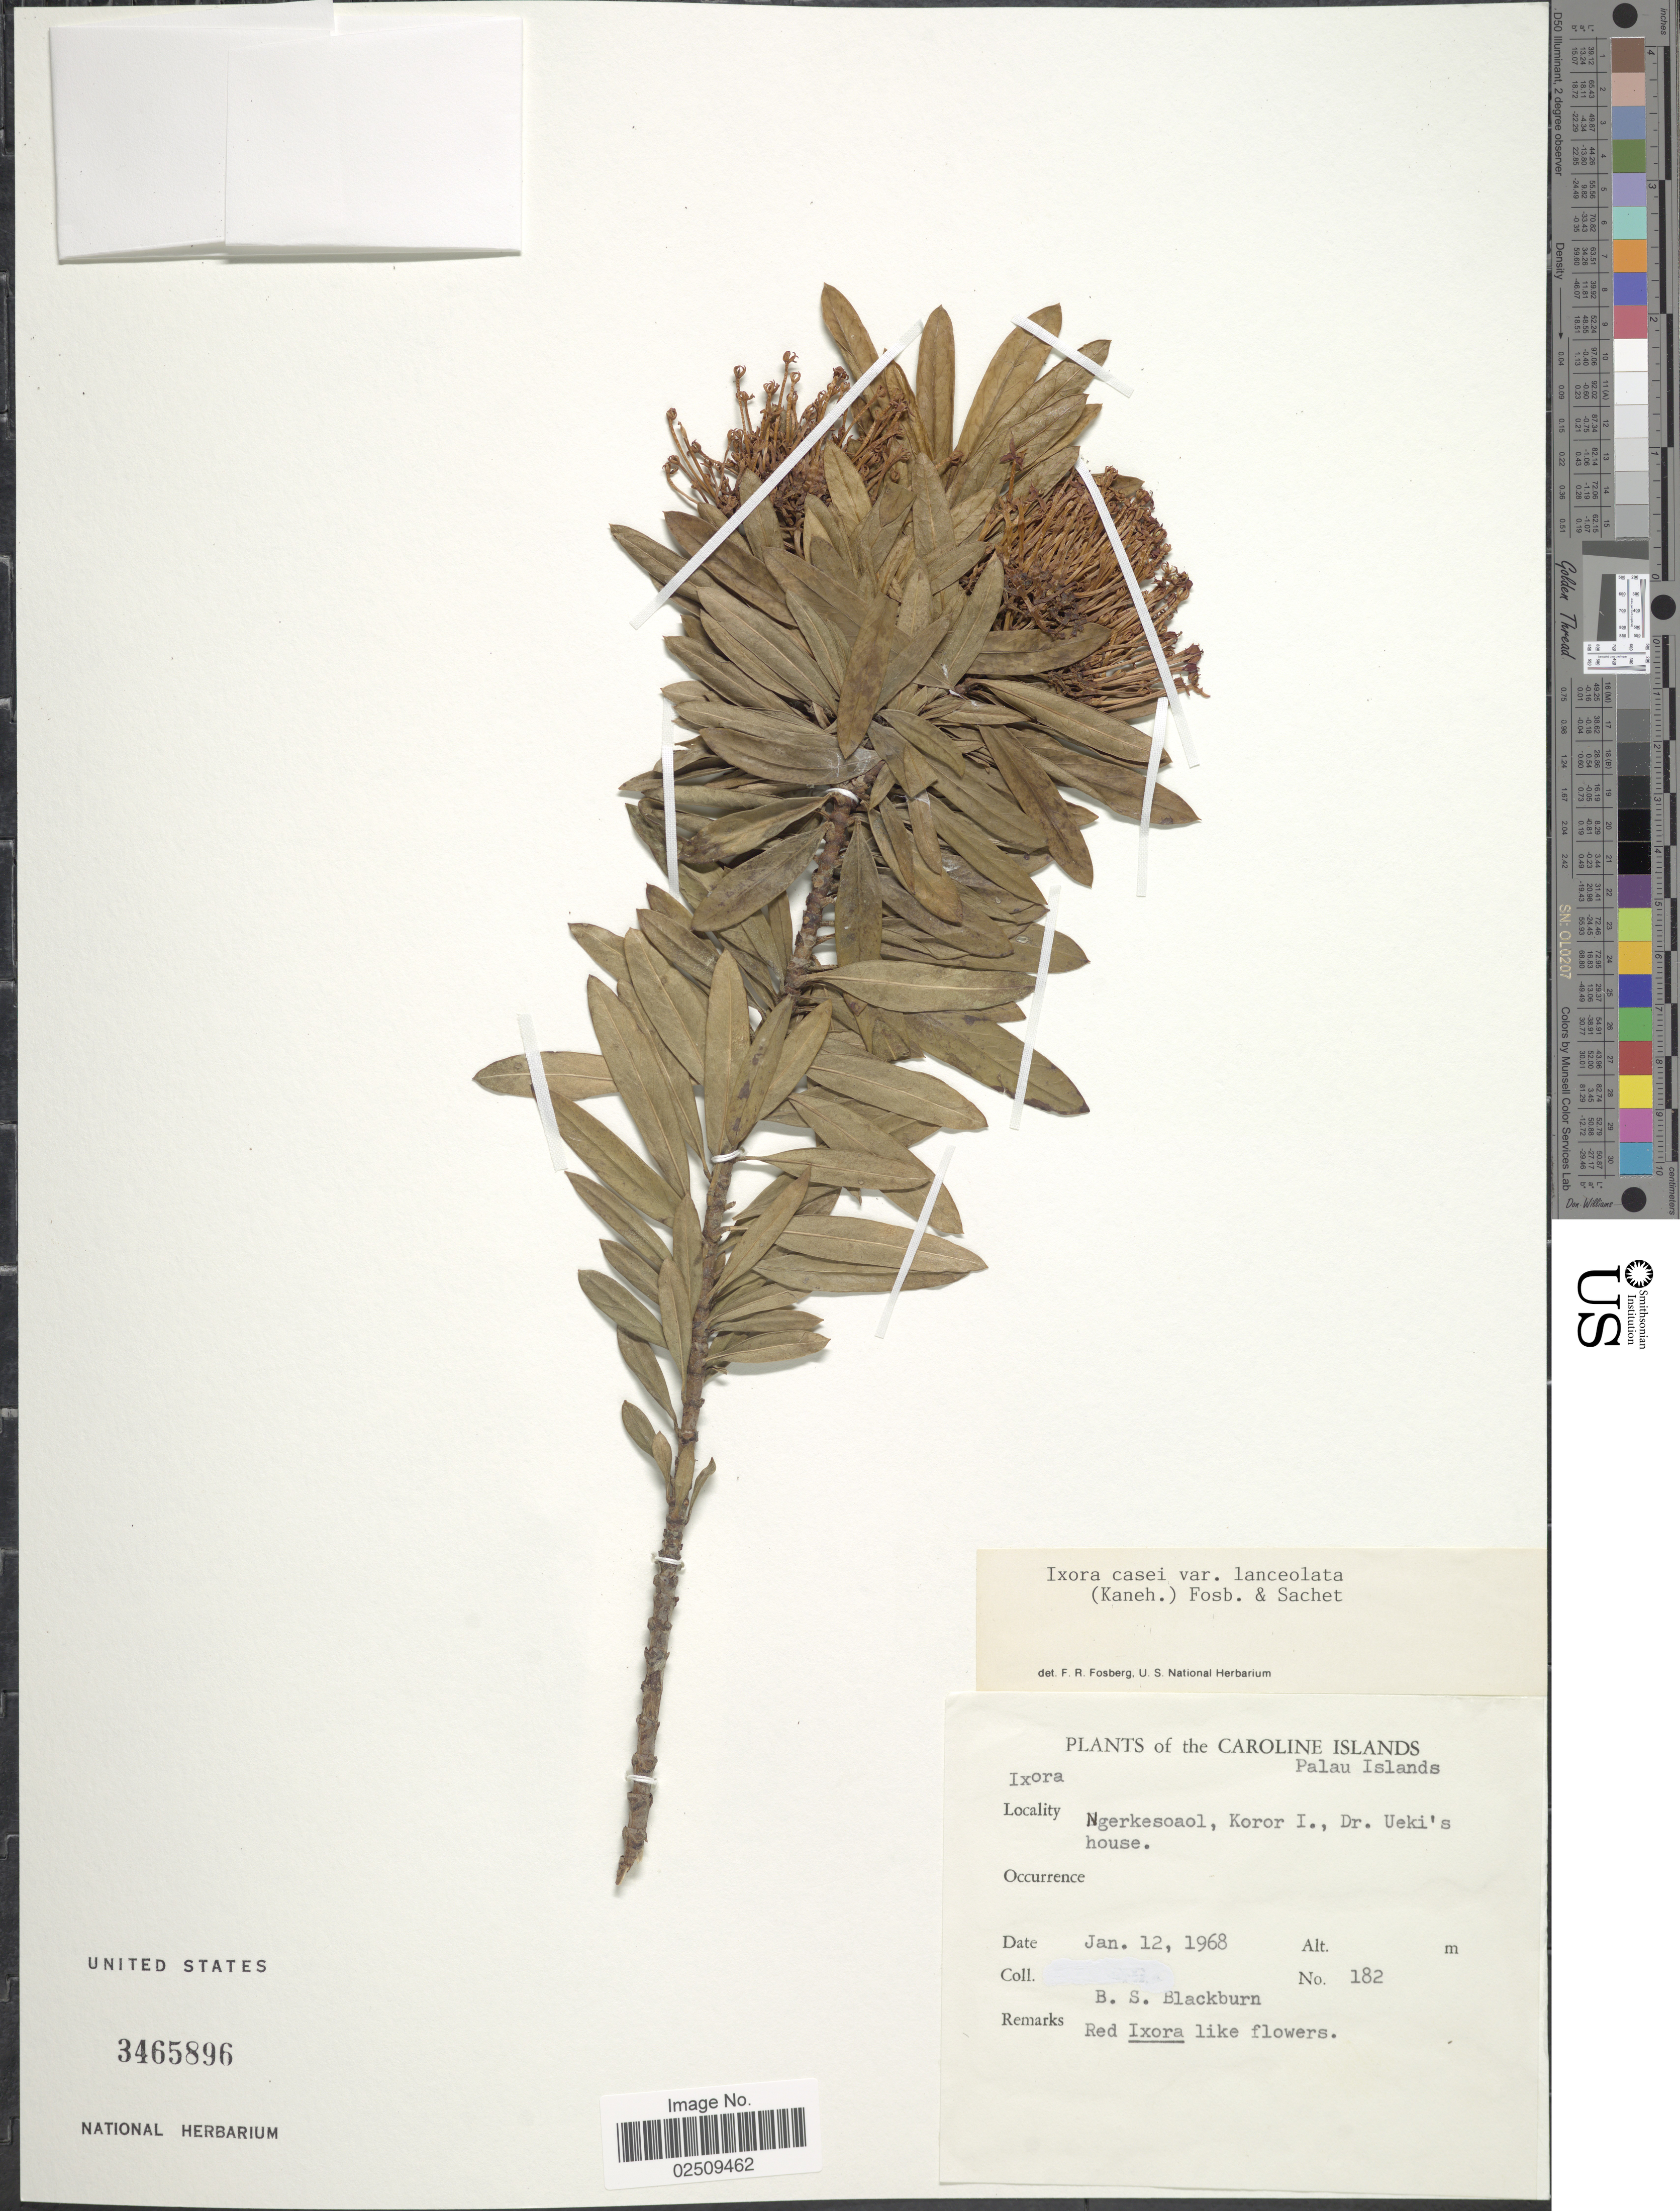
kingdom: Plantae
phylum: Tracheophyta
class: Magnoliopsida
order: Gentianales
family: Rubiaceae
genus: Ixora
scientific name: Ixora casei var. lanceolata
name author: (Kaneh.) Fosberg & Sachet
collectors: B. S. Blackburn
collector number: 182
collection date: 1968-01-12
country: Palau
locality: Caroline Islands, Palau Islands, Ngerkesoaol, Koror I., Dr Ueki's house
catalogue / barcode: US 3465896